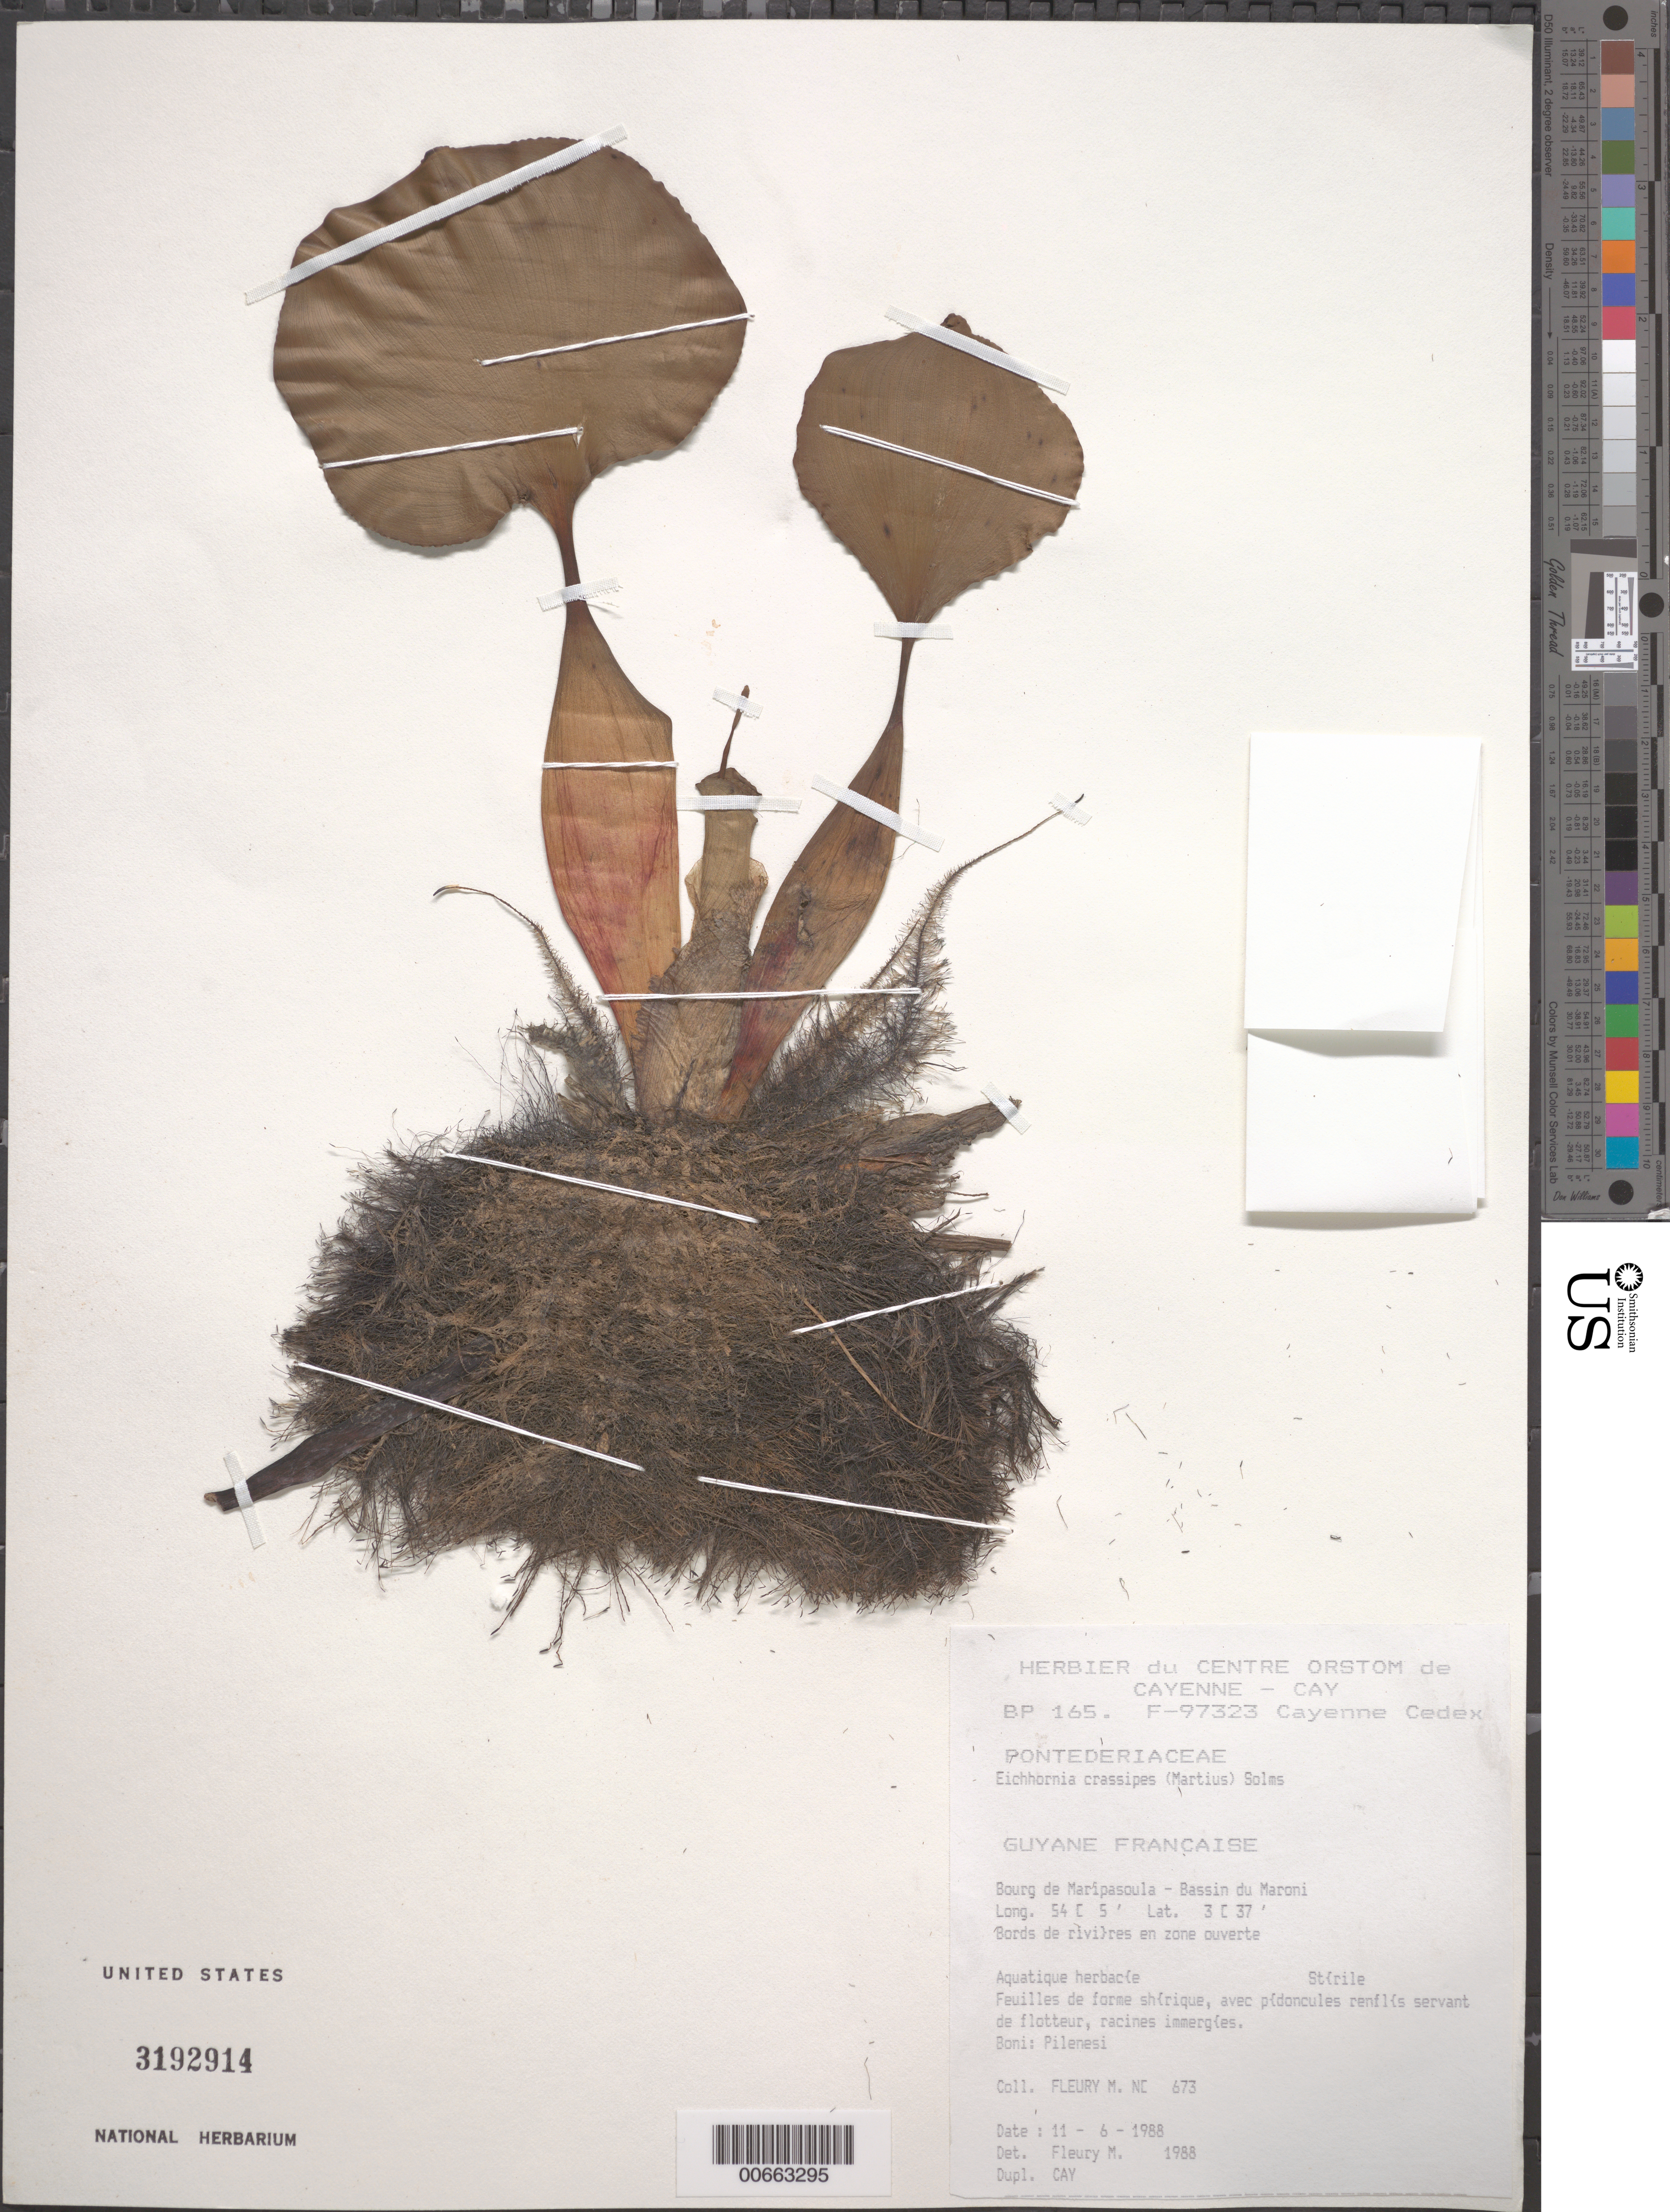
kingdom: Plantae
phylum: Tracheophyta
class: Liliopsida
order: Commelinales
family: Pontederiaceae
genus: Eichhornia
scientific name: Eichhornia crassipes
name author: (Mart.) Solms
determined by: Fleury, M.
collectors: M. Fleury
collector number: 673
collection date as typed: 11-Jun-88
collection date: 1988-06-11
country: French Guiana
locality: Bourg de Maripasoula - Bassin du Maroni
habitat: Open area along riverbank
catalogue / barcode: US 3192914